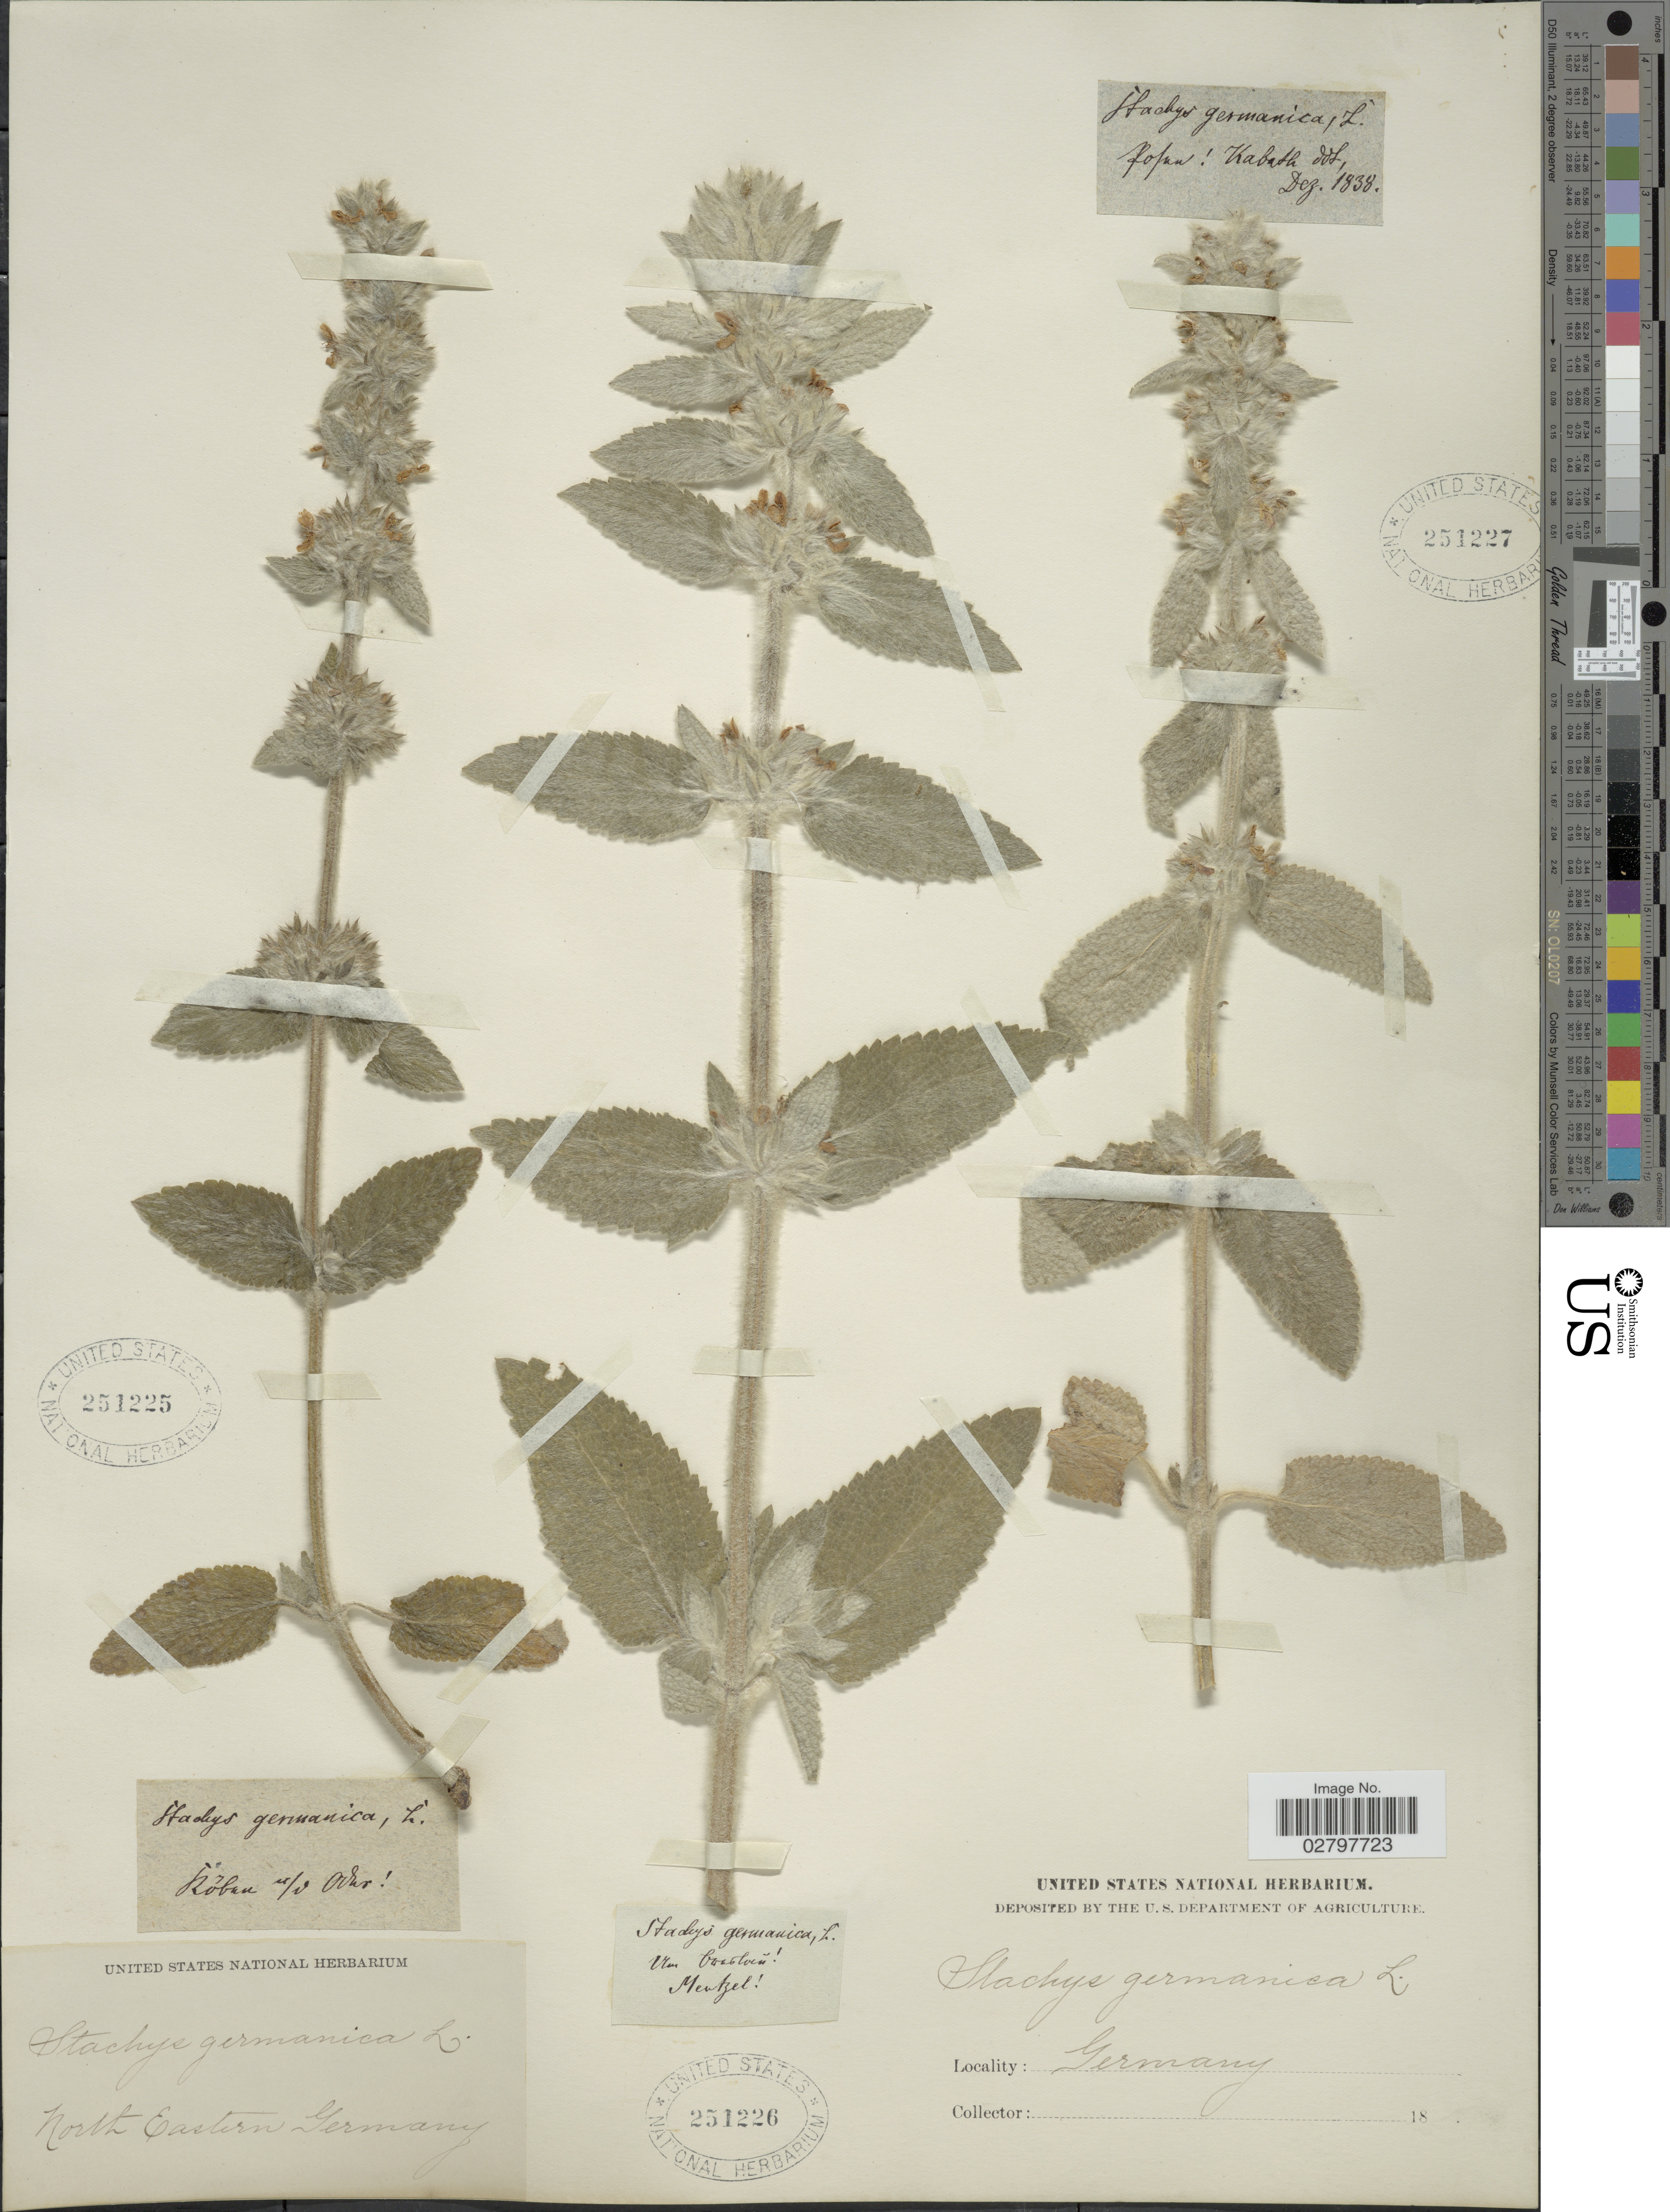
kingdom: Plantae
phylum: Tracheophyta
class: Magnoliopsida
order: Lamiales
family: Lamiaceae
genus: Stachys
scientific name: Stachys germanica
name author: L.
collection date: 1838-12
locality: Kabath [illegible text]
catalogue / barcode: US 251227-3